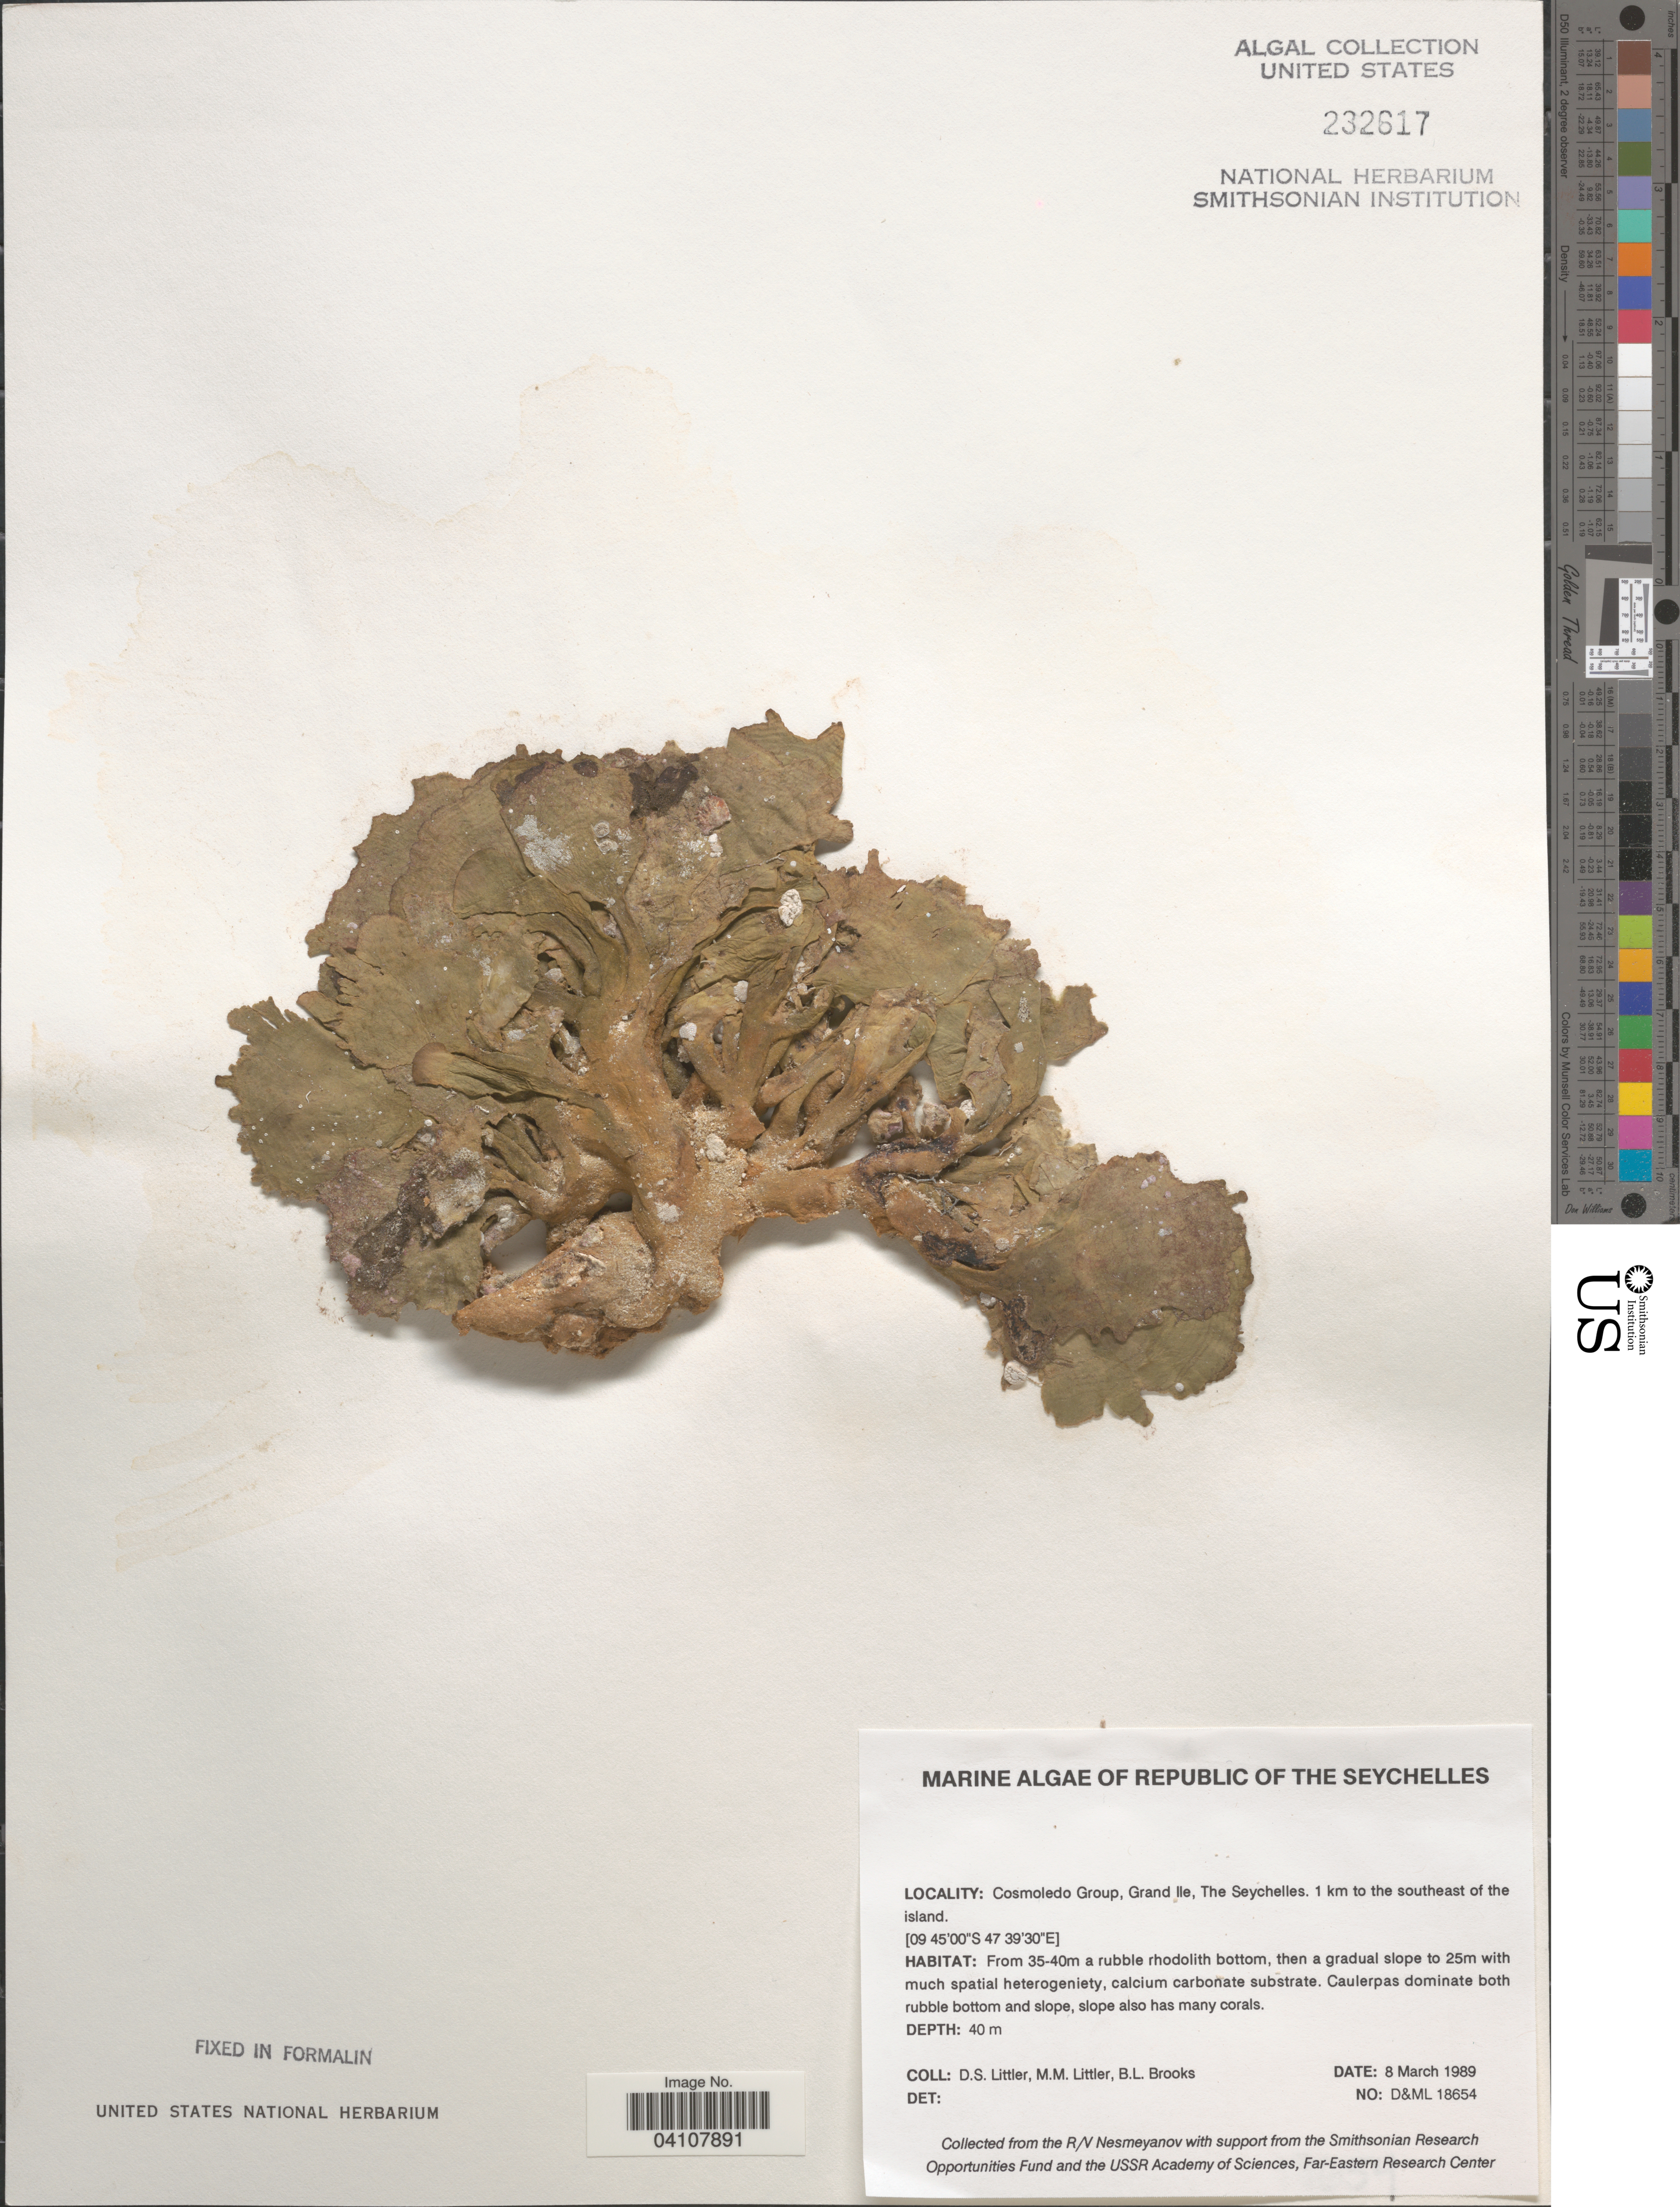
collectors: D. S. Littler & B. Brooks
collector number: D&ML18654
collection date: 1989-03-08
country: Seychelles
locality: Republic of the Seychelles. Cosmoledo Group, Grand Ile. 1 km to the southeast of the island.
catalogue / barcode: US 232617